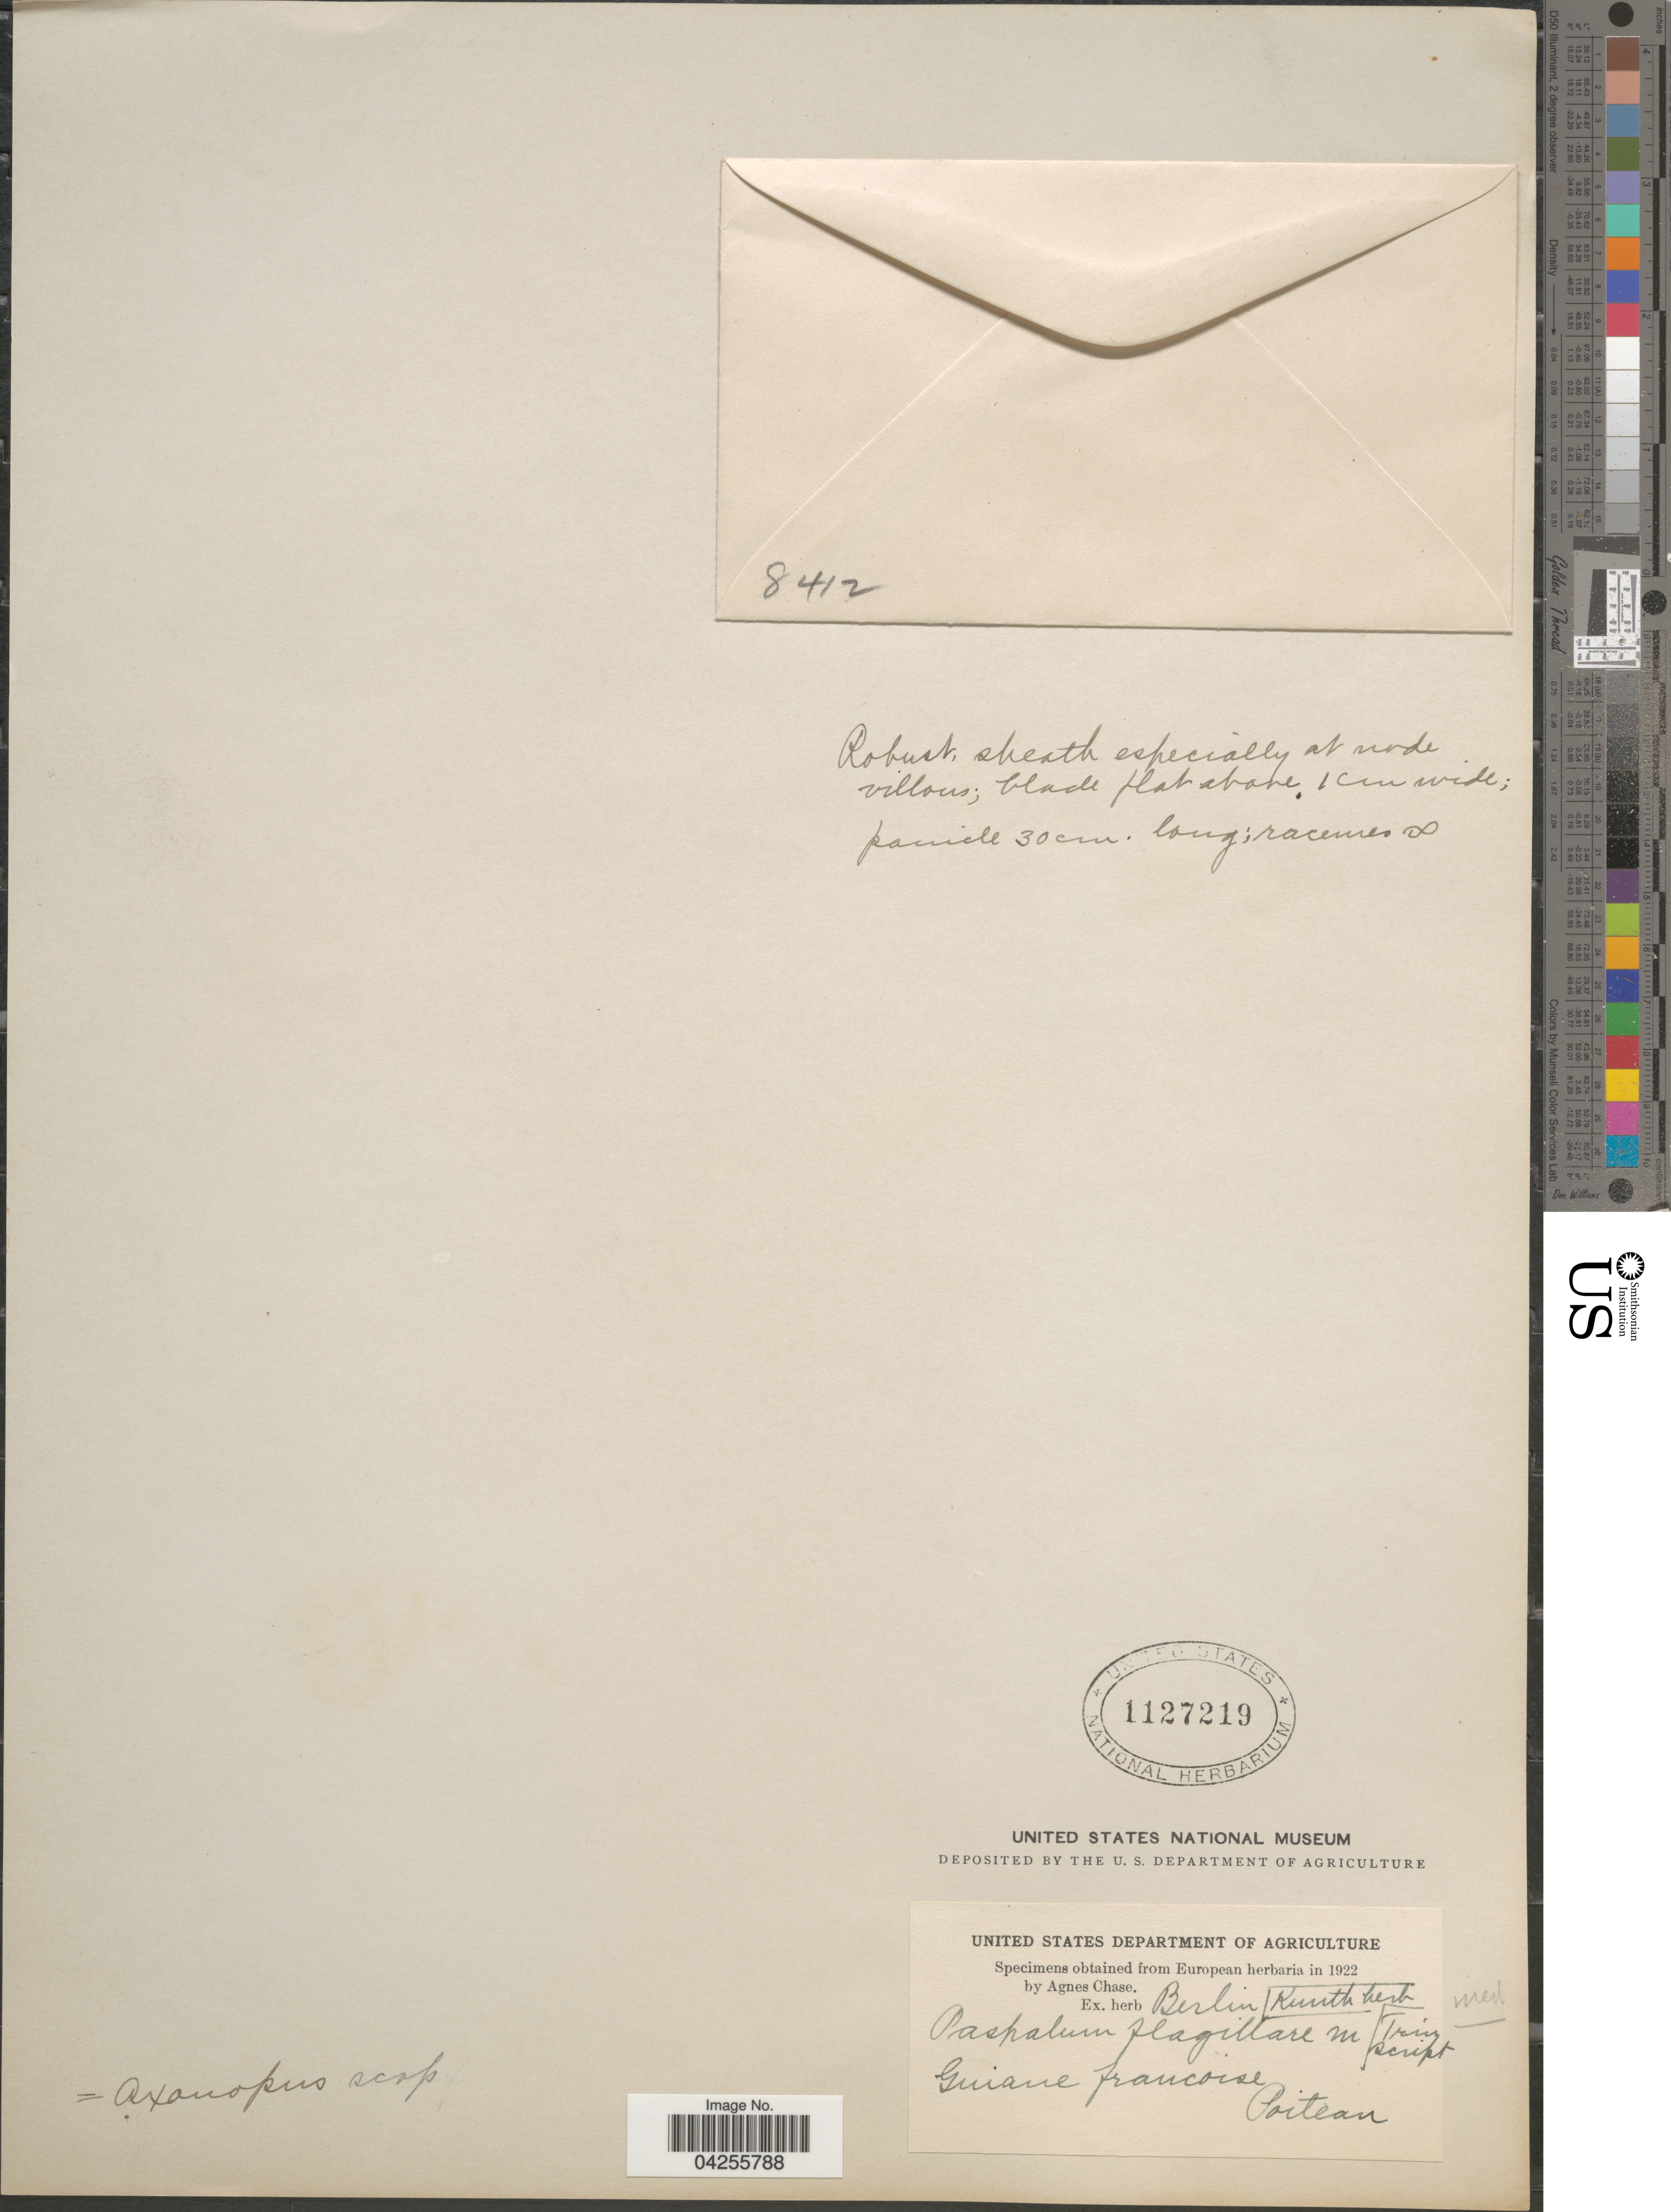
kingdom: Plantae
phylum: Tracheophyta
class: Liliopsida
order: Poales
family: Poaceae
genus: Axonopus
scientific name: Axonopus sp.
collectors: -. Poiteau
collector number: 8412?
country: French Guiana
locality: Guiane francoise.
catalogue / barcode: US 1127219